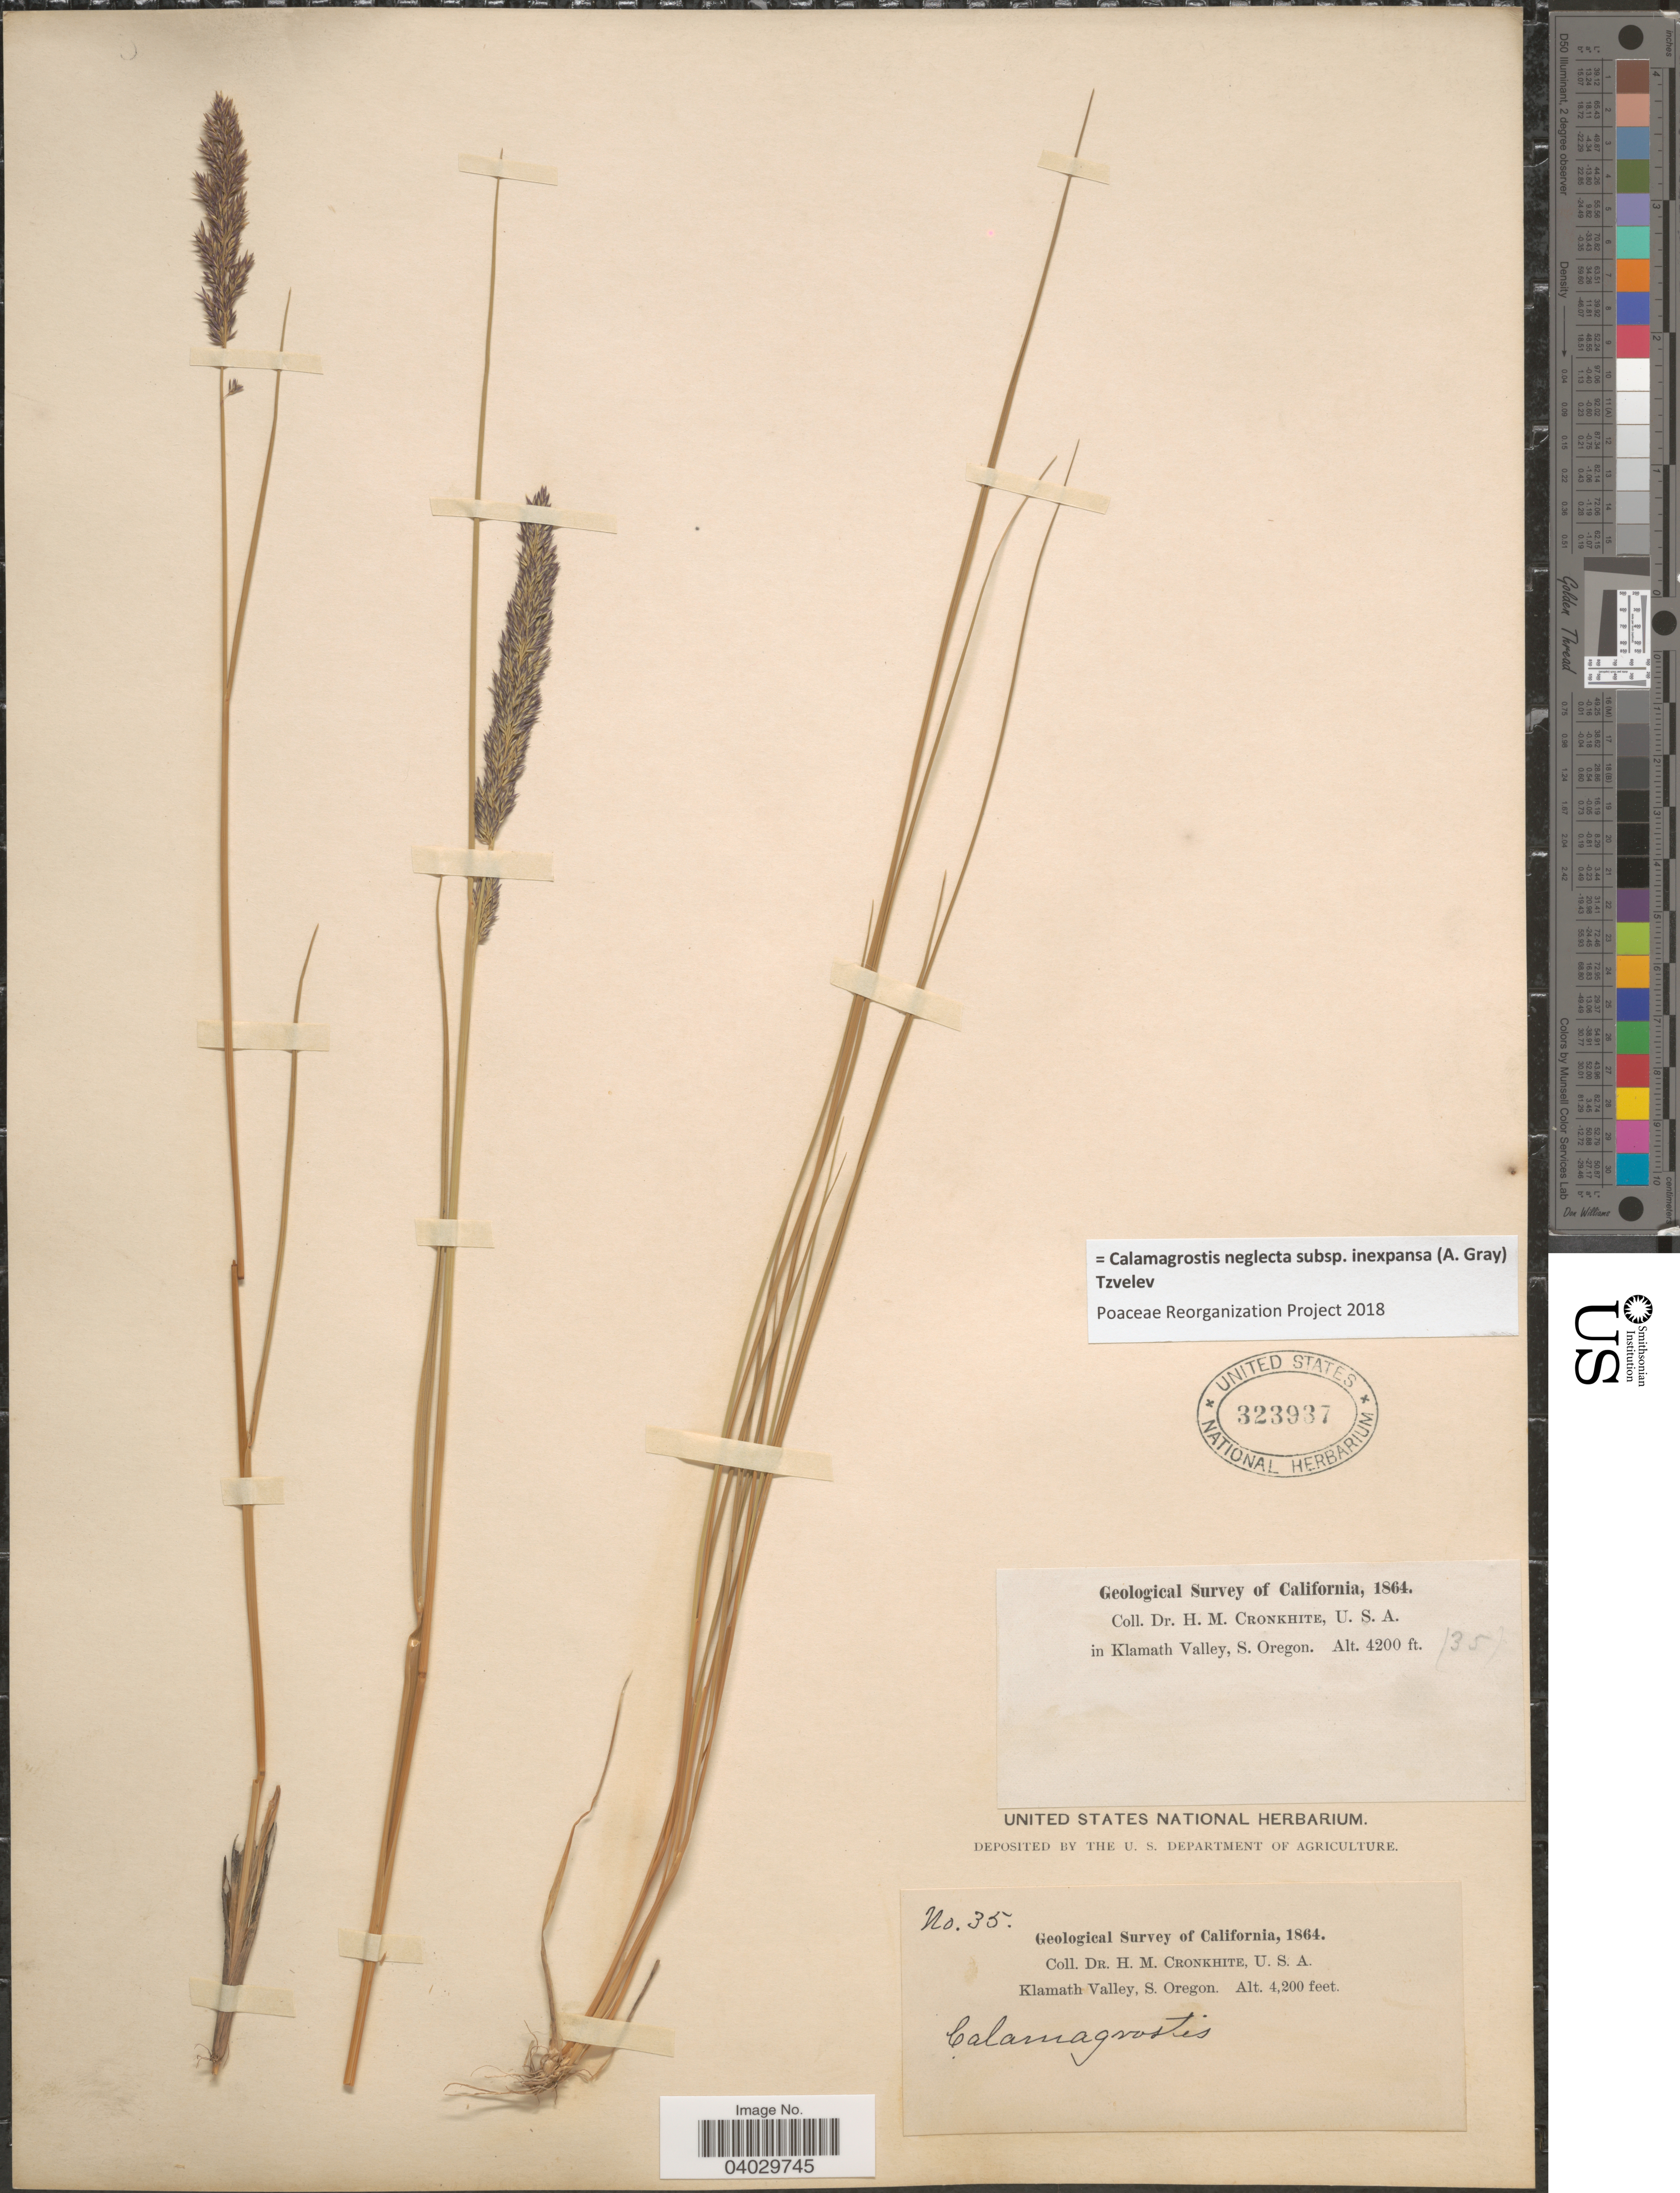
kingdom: Plantae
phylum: Tracheophyta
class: Liliopsida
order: Poales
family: Poaceae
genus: Calamagrostis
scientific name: Calamagrostis neglecta subsp. inexpansa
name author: (A. Gray) Tzvelev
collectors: H. M. Cronkhite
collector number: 35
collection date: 1864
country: United States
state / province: Oregon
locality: Klamath Valley, S. Oregon.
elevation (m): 1280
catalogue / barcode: US 323937